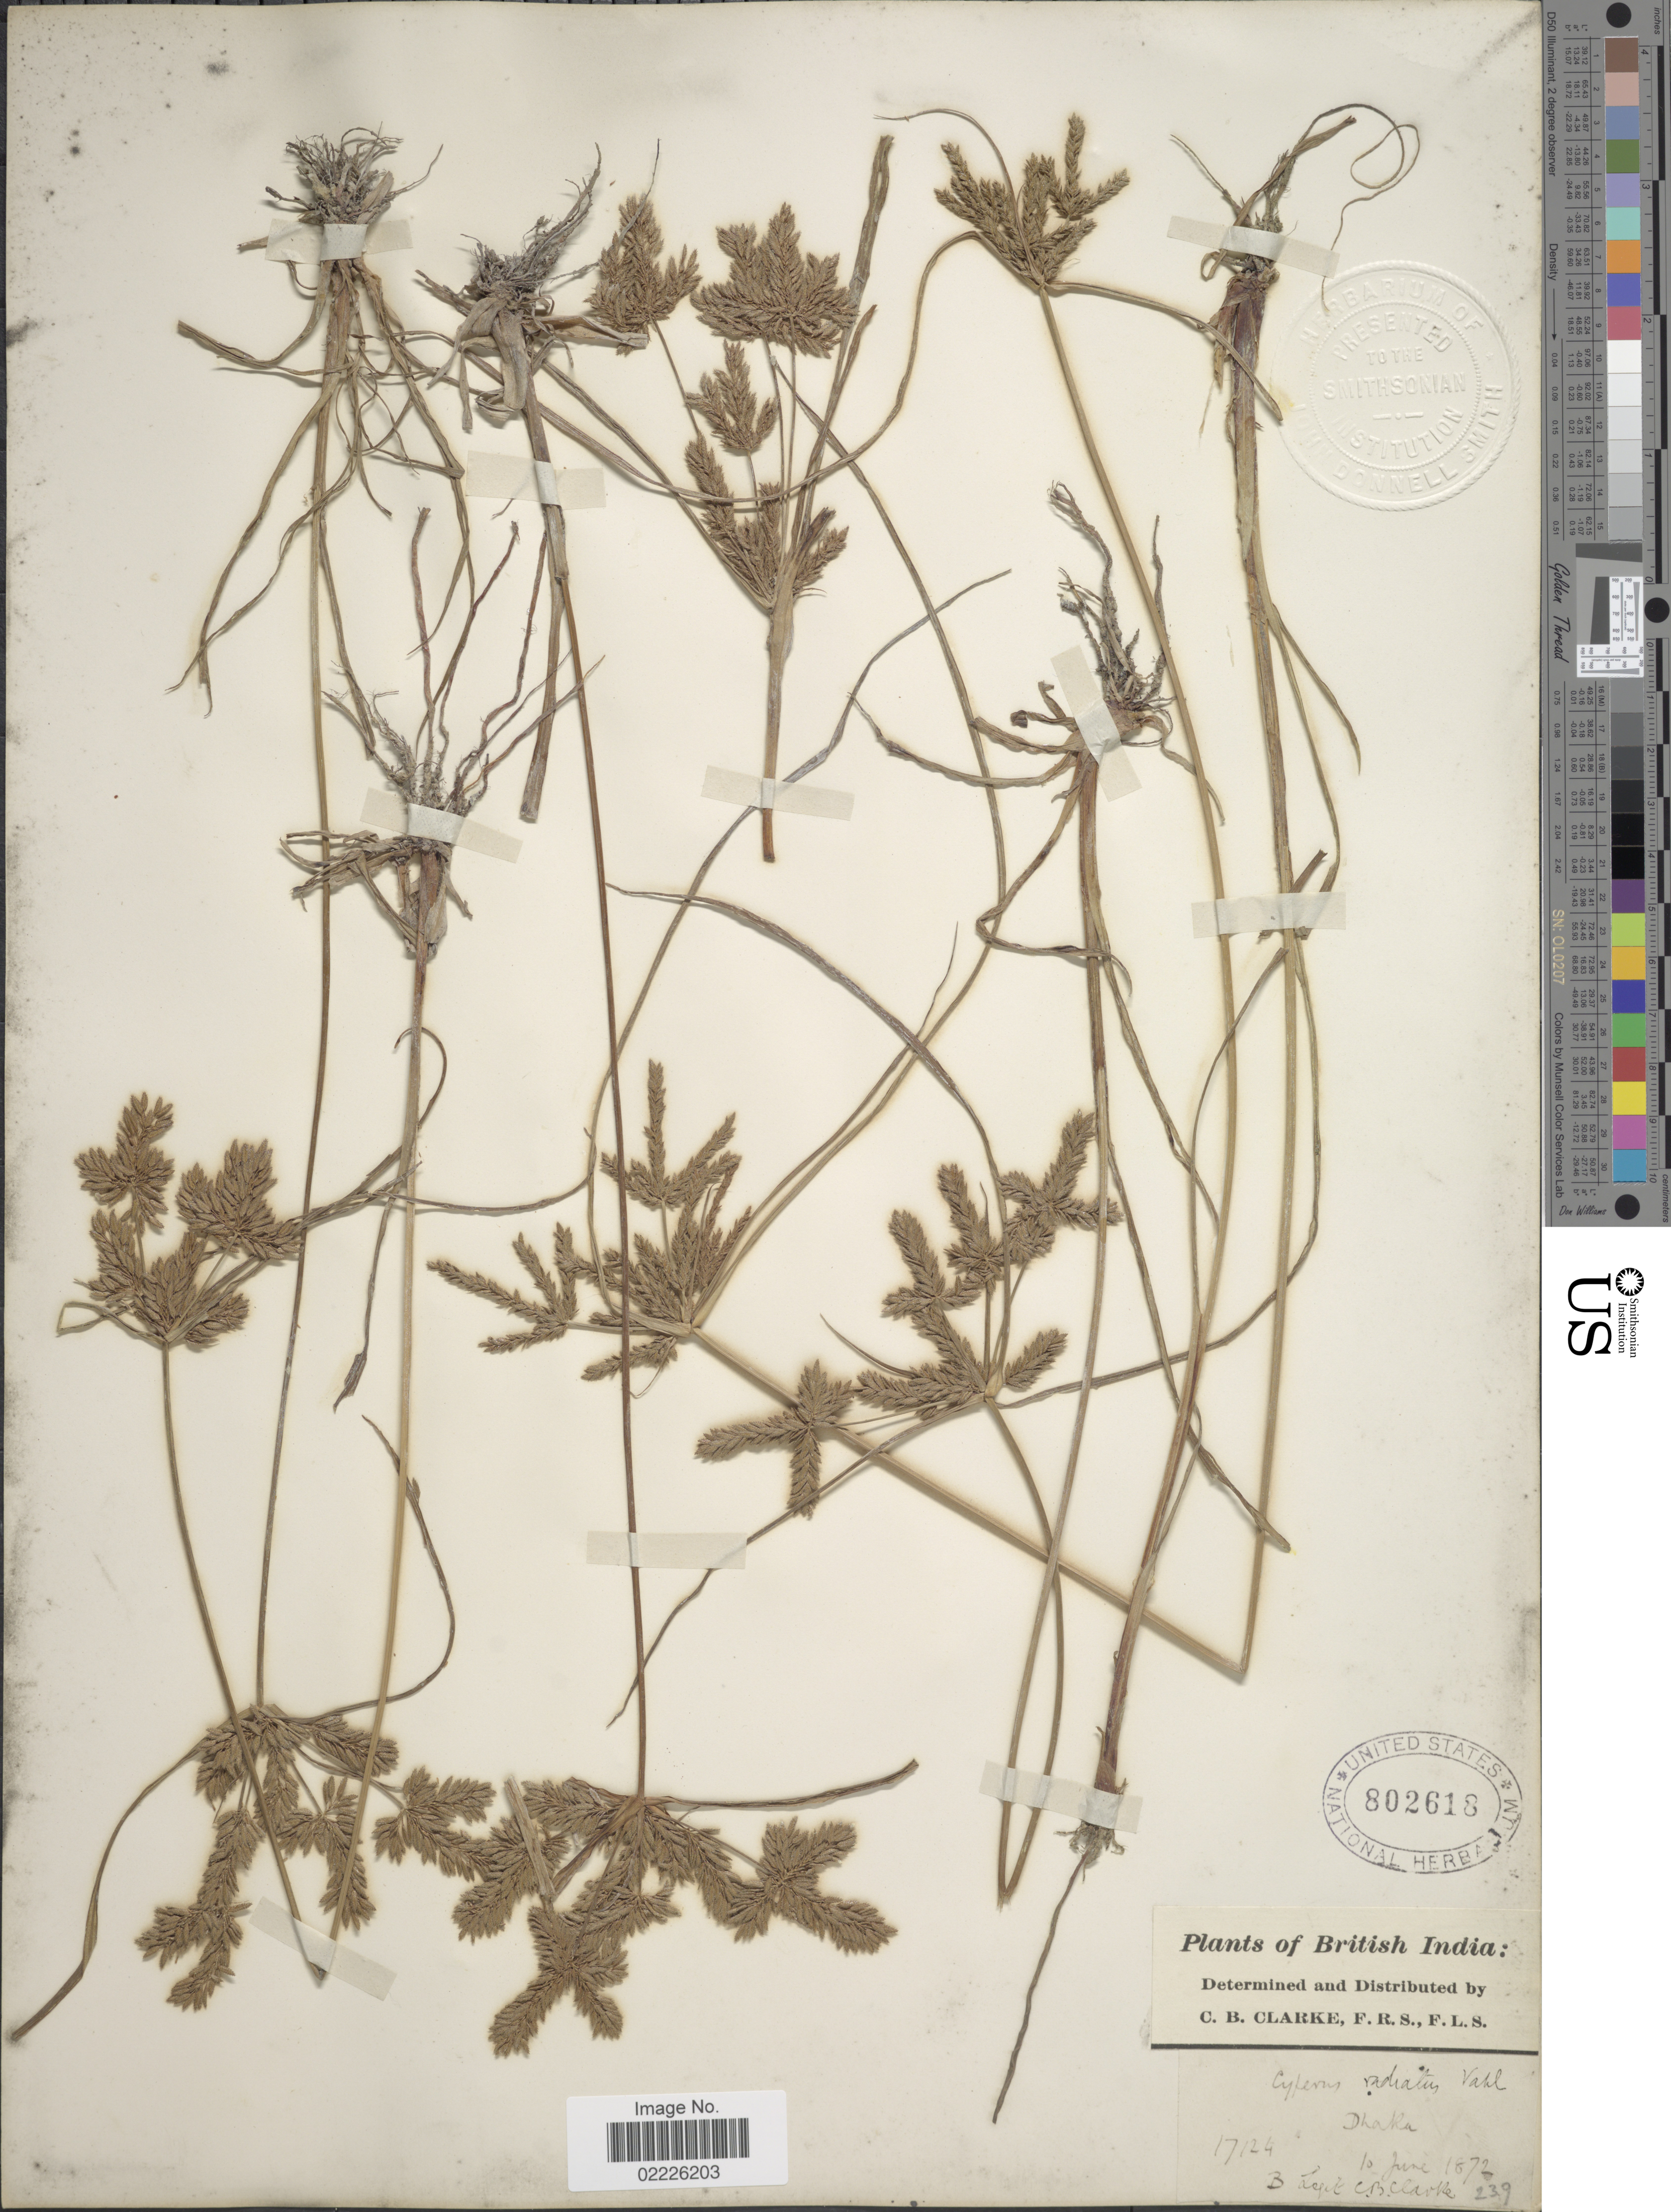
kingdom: Plantae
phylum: Tracheophyta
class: Liliopsida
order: Poales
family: Cyperaceae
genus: Cyperus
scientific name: Cyperus imbricatus Retz.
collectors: C. B. Clarke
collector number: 17124/239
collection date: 1872-06-10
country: India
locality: British India, Dhaka.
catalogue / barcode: US 802618